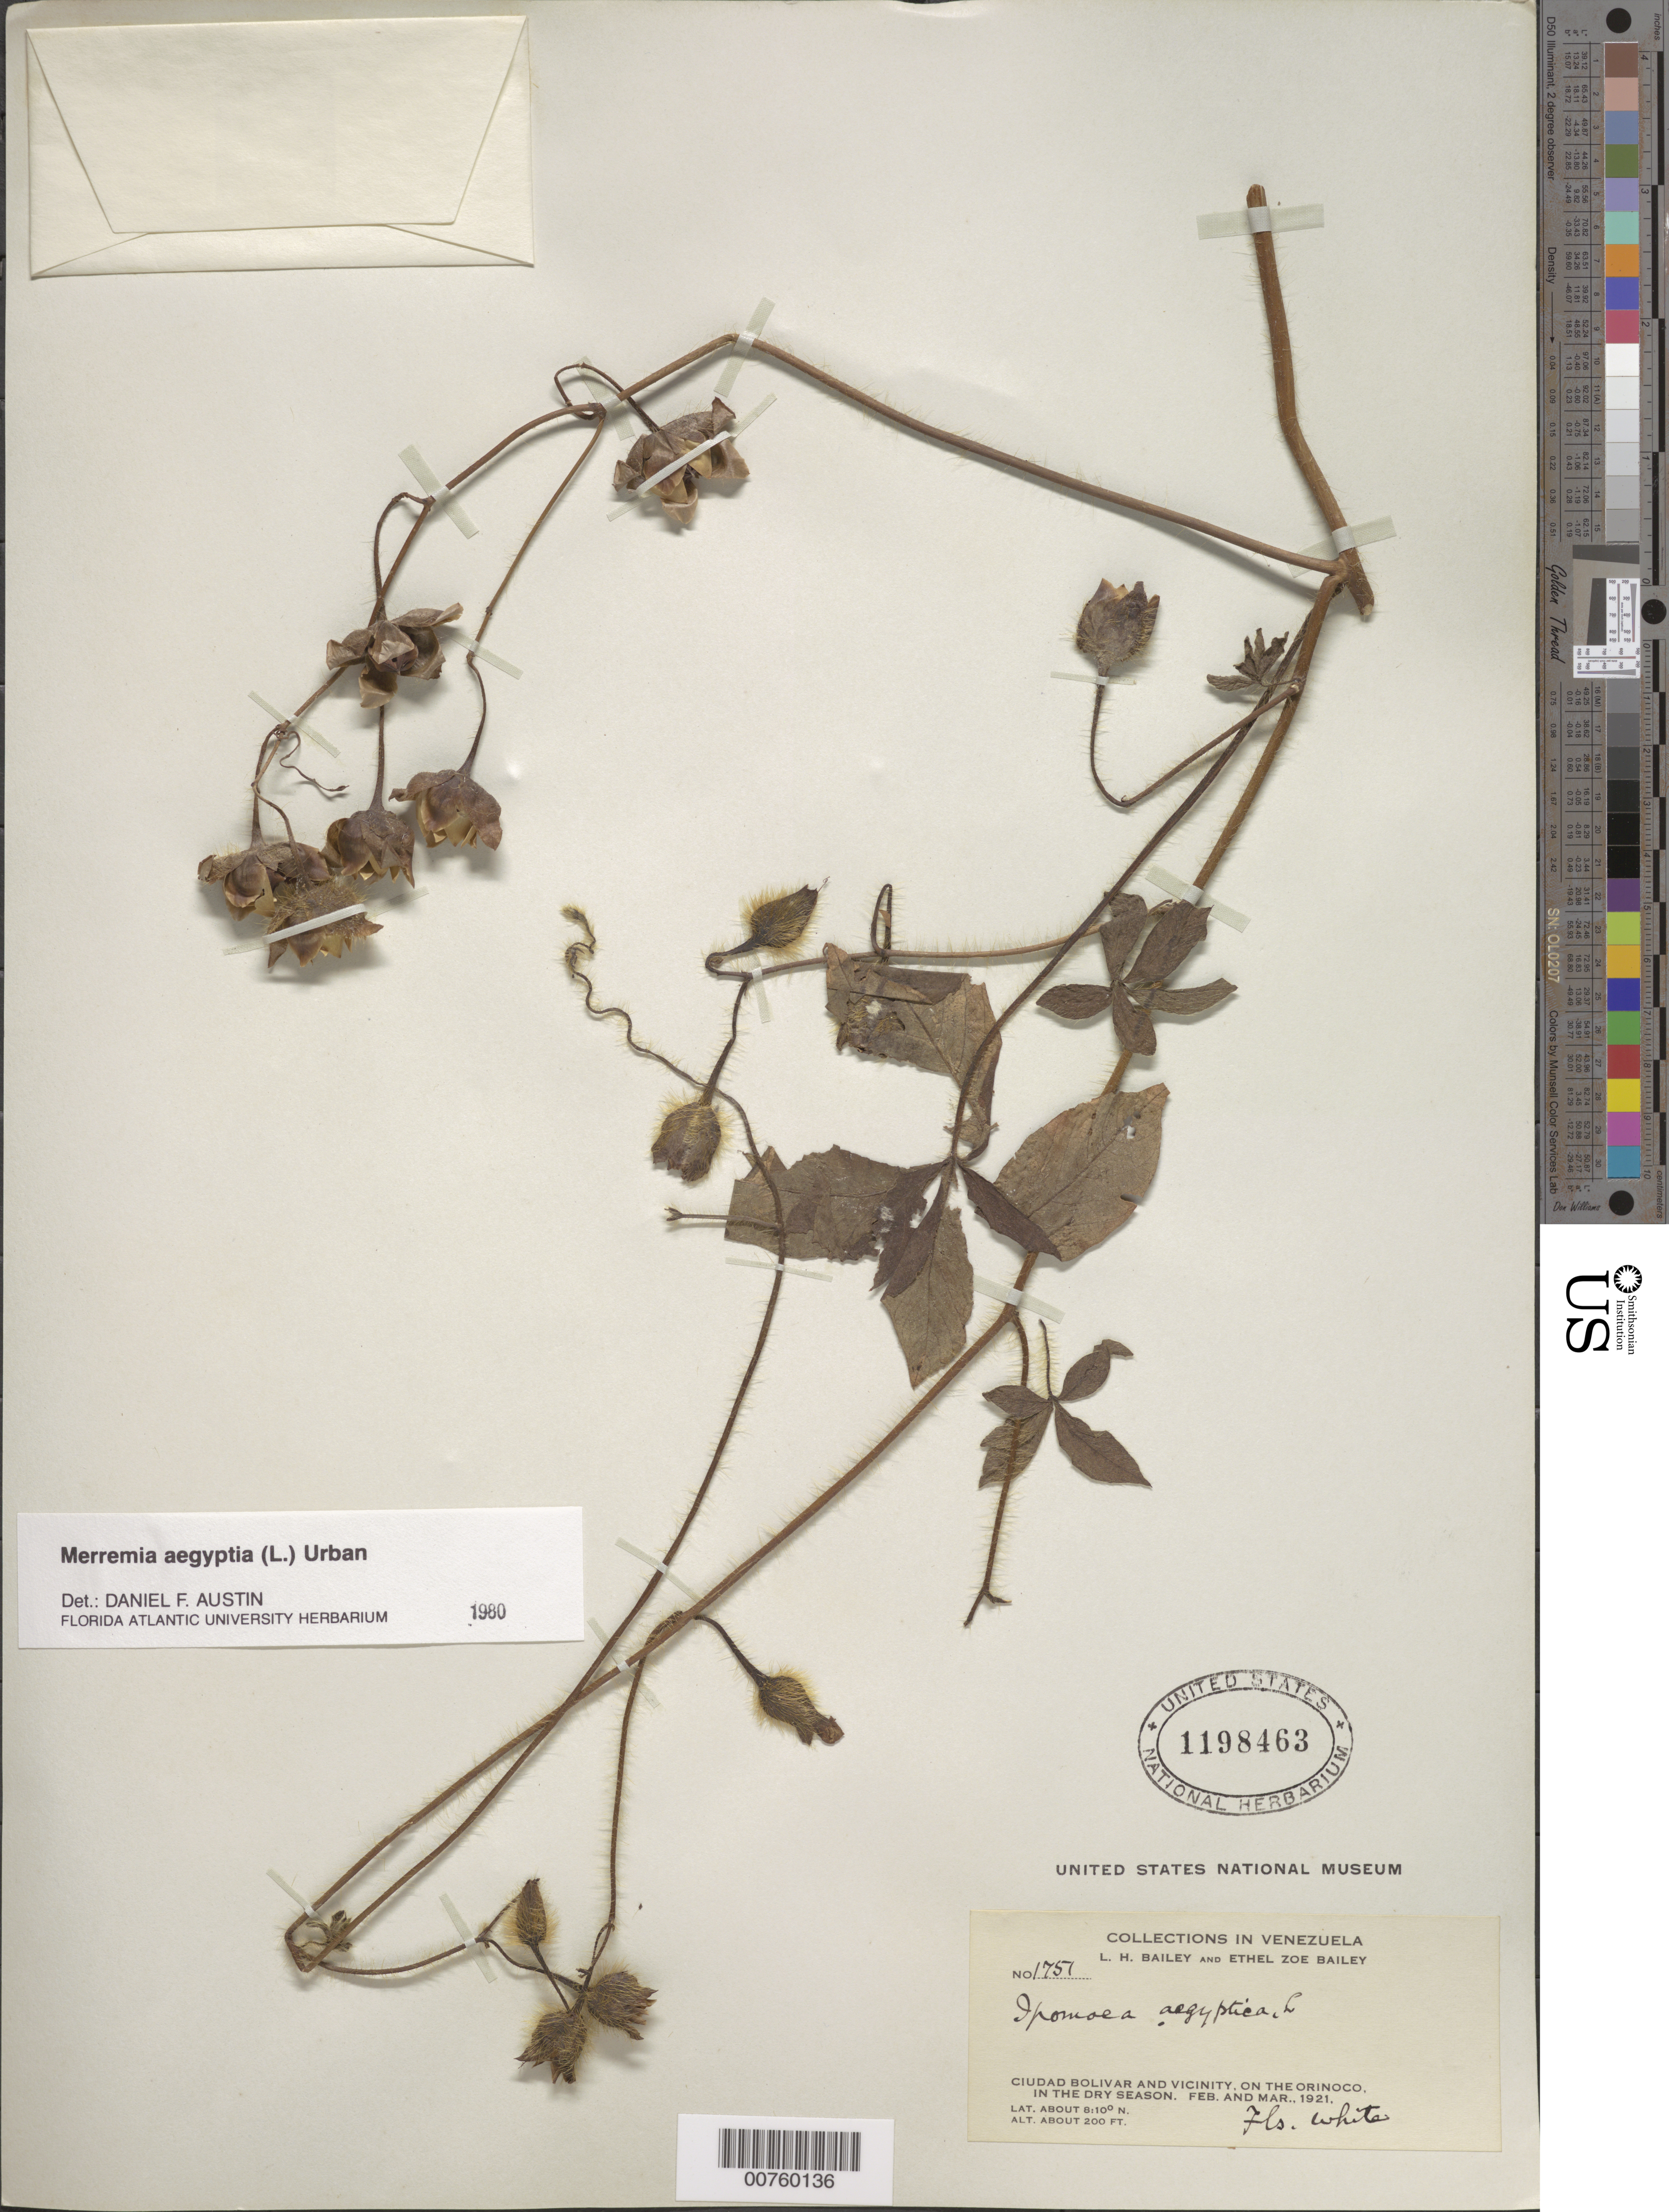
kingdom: Plantae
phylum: Tracheophyta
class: Magnoliopsida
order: Solanales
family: Convolvulaceae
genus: Distimake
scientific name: Distimake aegyptius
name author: (L.) A. R. Simões & Staples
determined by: Strong, Mark T., (BOT), Smithsonian Institution - National Museum of Natural History (UNITED STATES)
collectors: L. H. Bailey & E. Z. Bailey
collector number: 1751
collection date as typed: February 1921 and Mar-21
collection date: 1921-02,1921-03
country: Venezuela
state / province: Bolívar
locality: Ciudad Bolívar and vicinity, Orinoco R.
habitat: Dry season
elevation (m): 61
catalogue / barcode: US 1198463